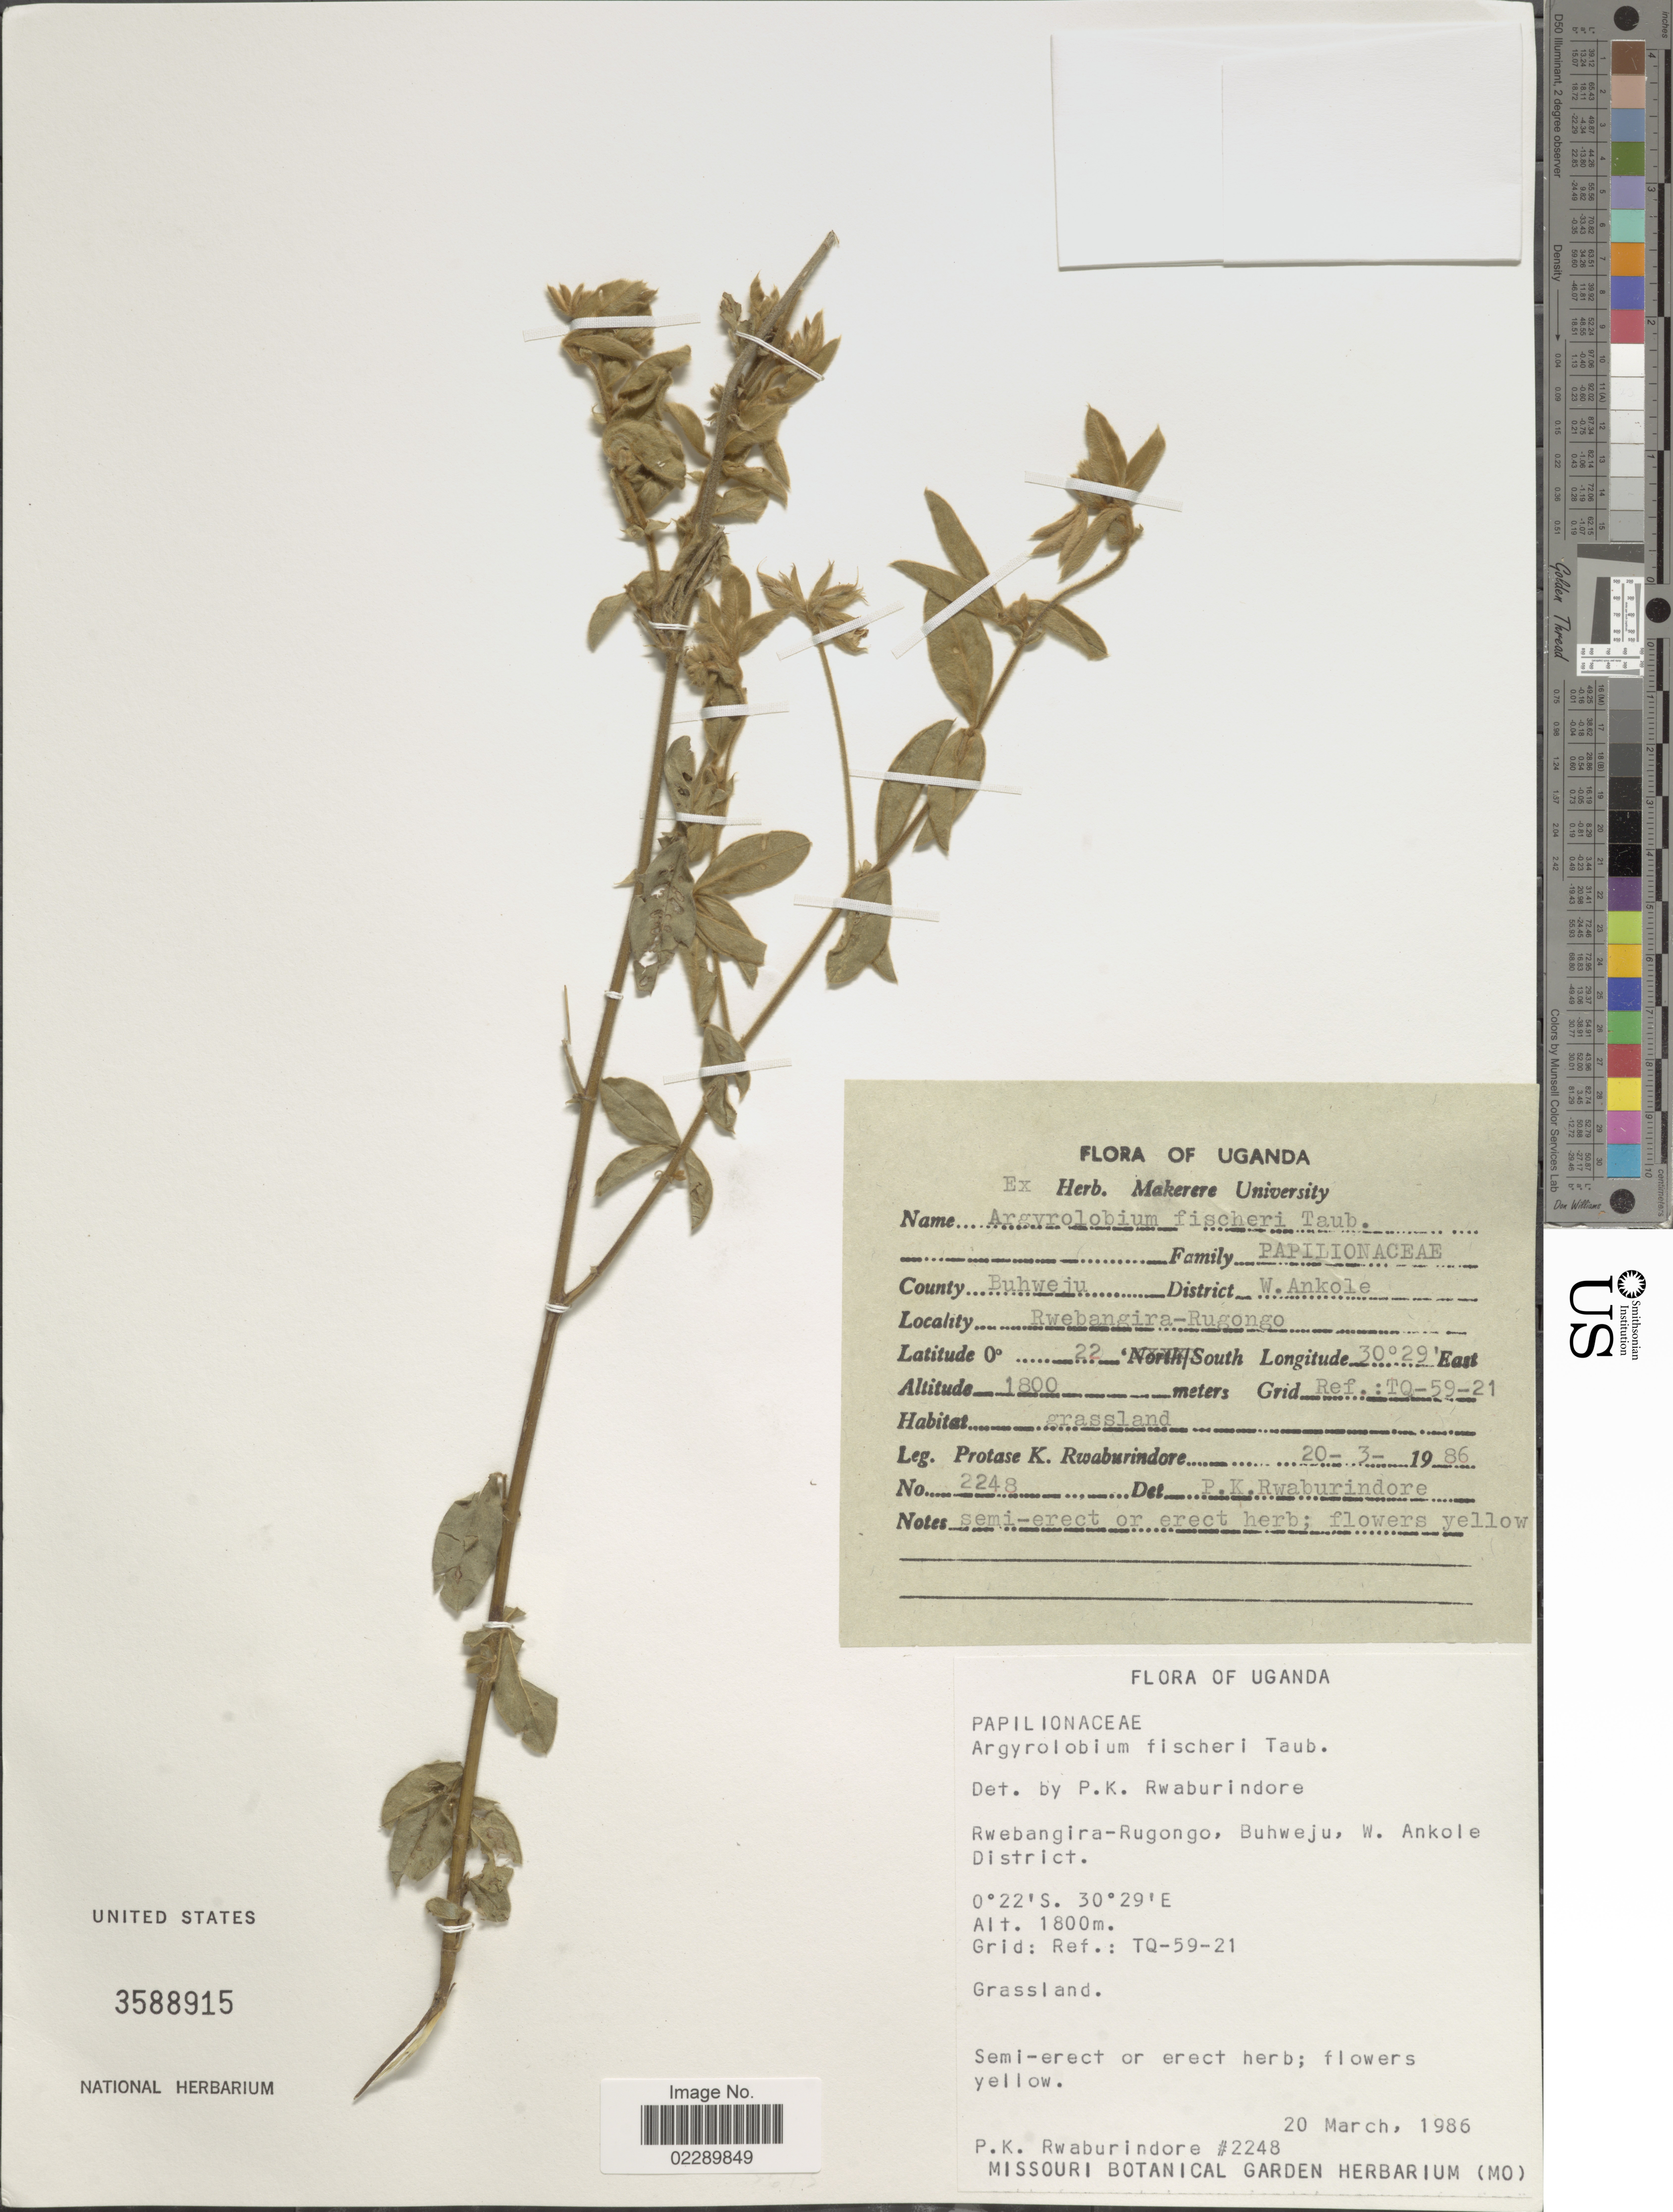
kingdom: Plantae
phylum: Tracheophyta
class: Magnoliopsida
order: Fabales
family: Fabaceae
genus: Argyrolobium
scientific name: Argyrolobium fischeri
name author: Taub.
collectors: P. Rwaburindore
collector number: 2248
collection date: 1986-03-20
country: Uganda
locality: Rwebangira-Rungongo, Buhweju, W. Ankole District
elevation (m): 1800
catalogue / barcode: US 3588915